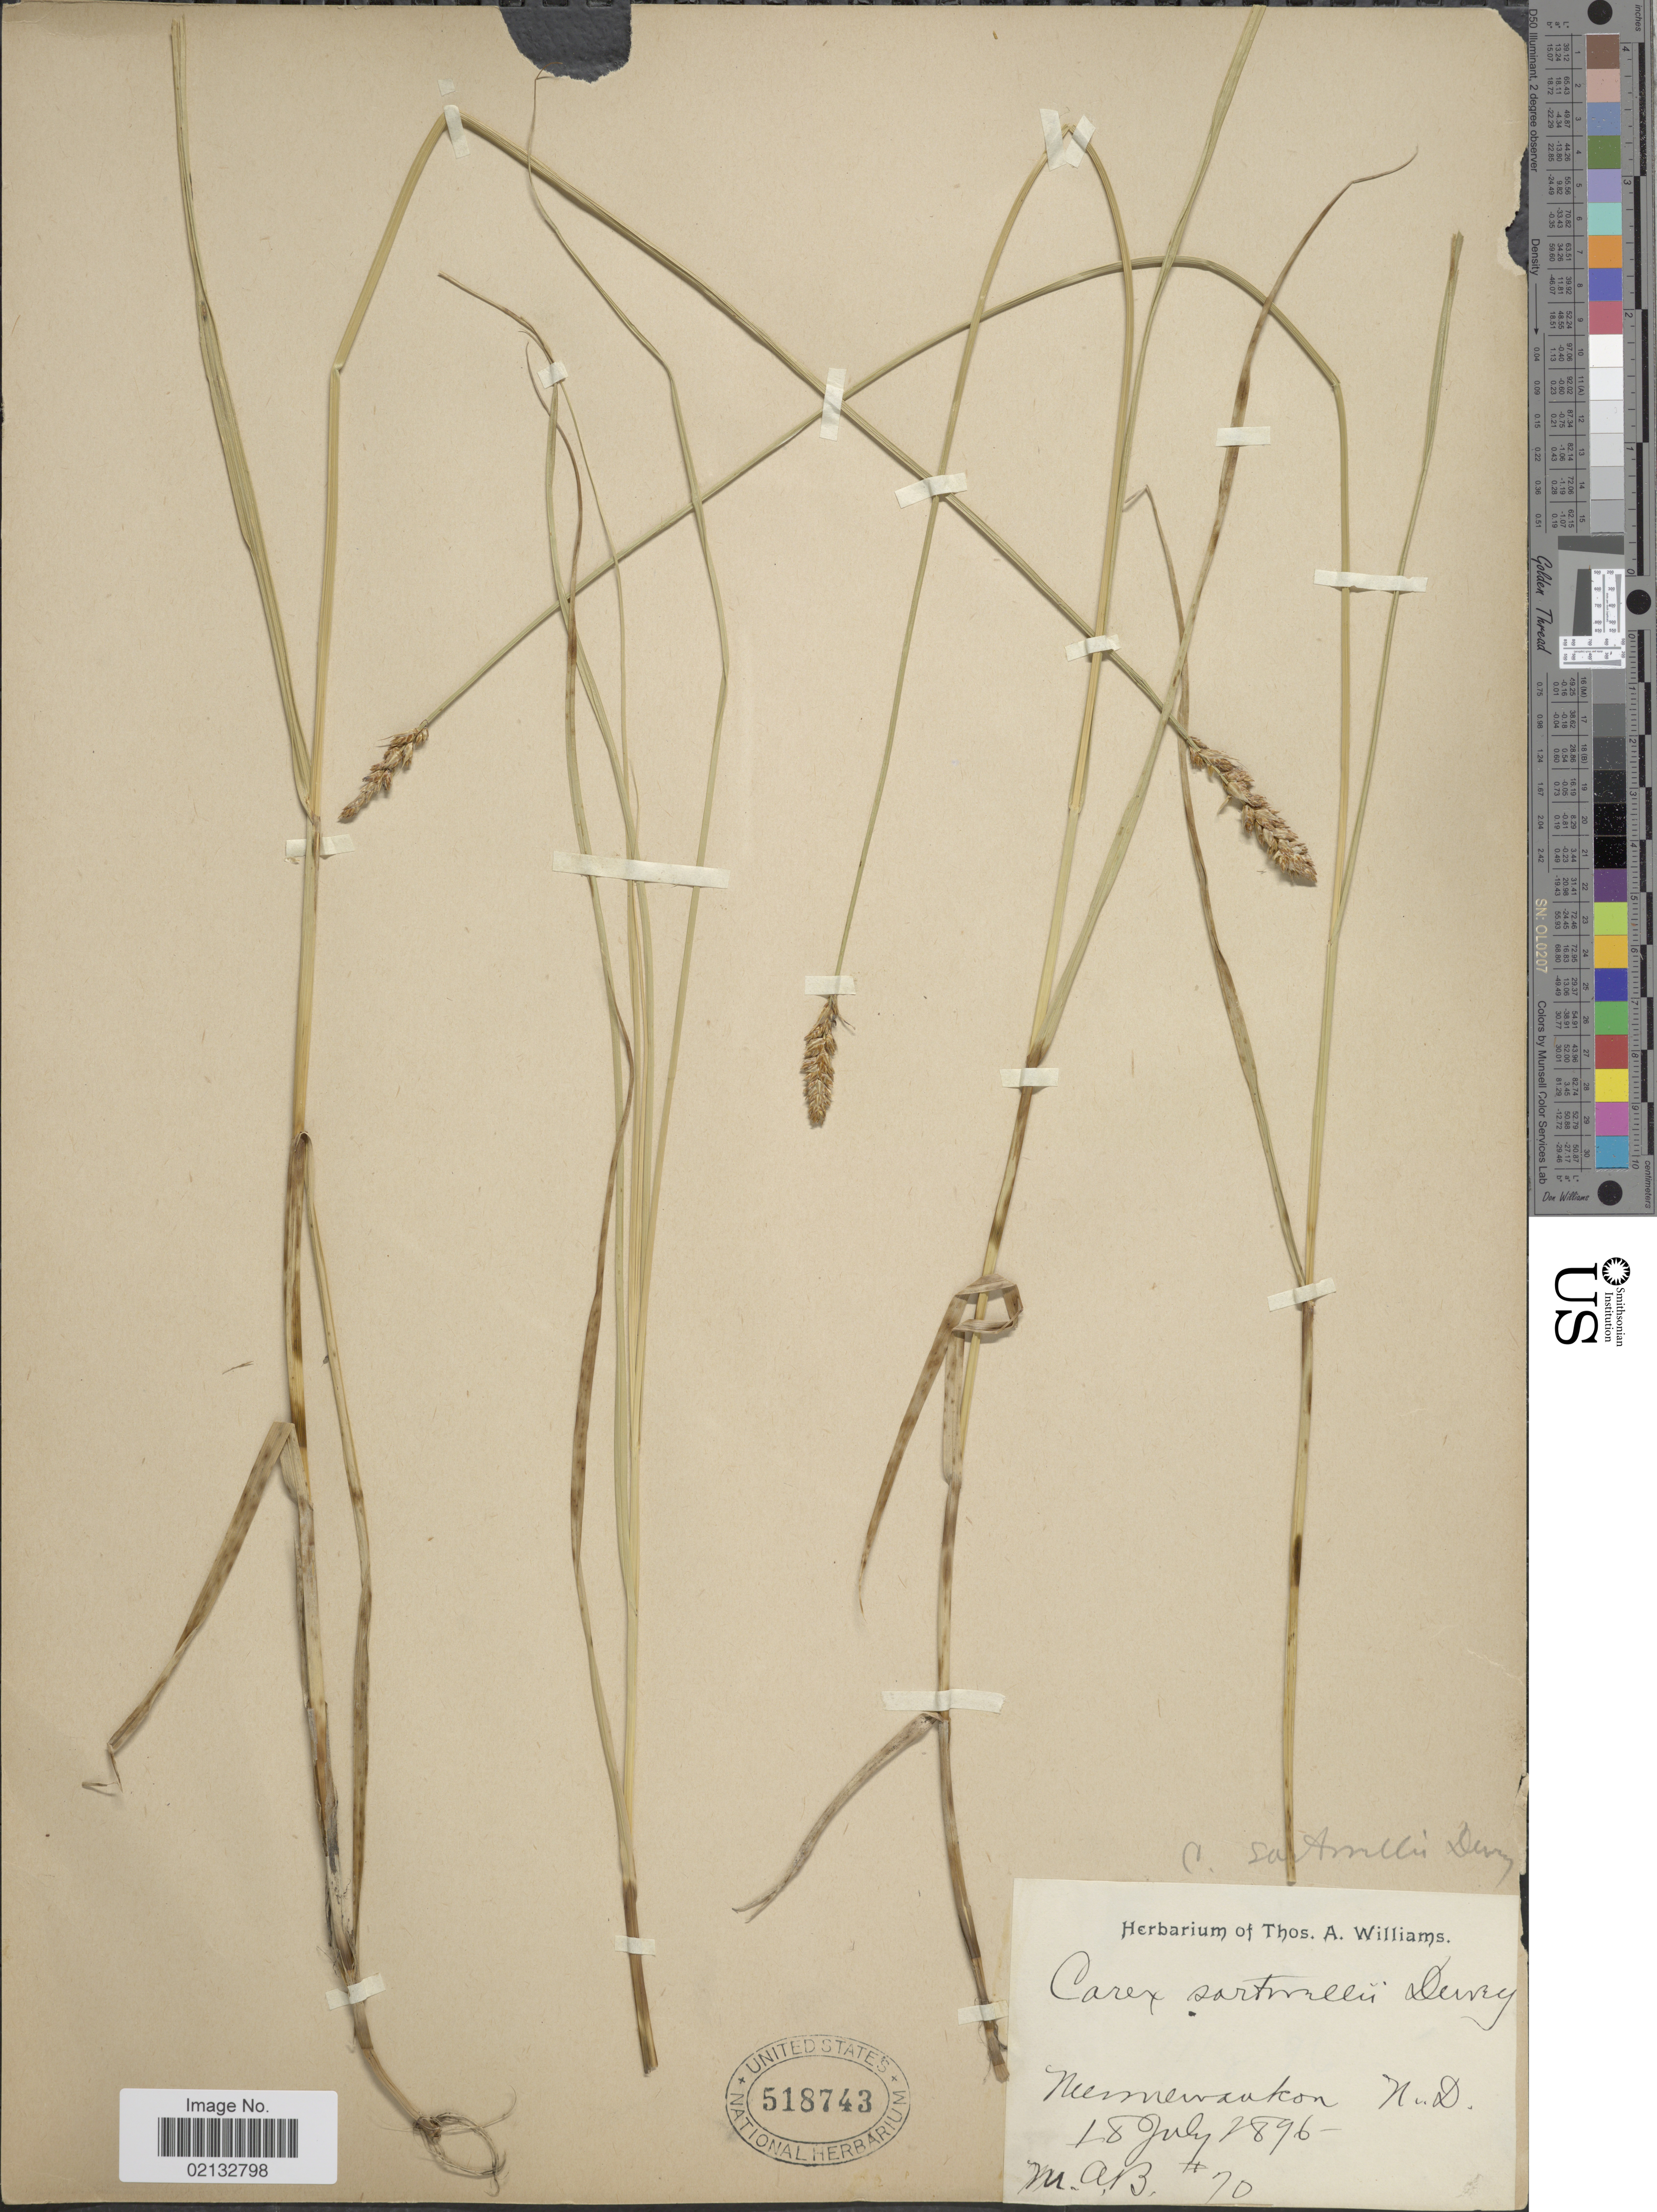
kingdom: Plantae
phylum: Tracheophyta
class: Liliopsida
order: Poales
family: Cyperaceae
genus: Carex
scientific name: Carex sartwellii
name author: Dewey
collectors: M. A. B.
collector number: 70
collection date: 1896-07-18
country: United States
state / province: North Dakota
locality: Minnewaukon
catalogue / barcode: US 518743